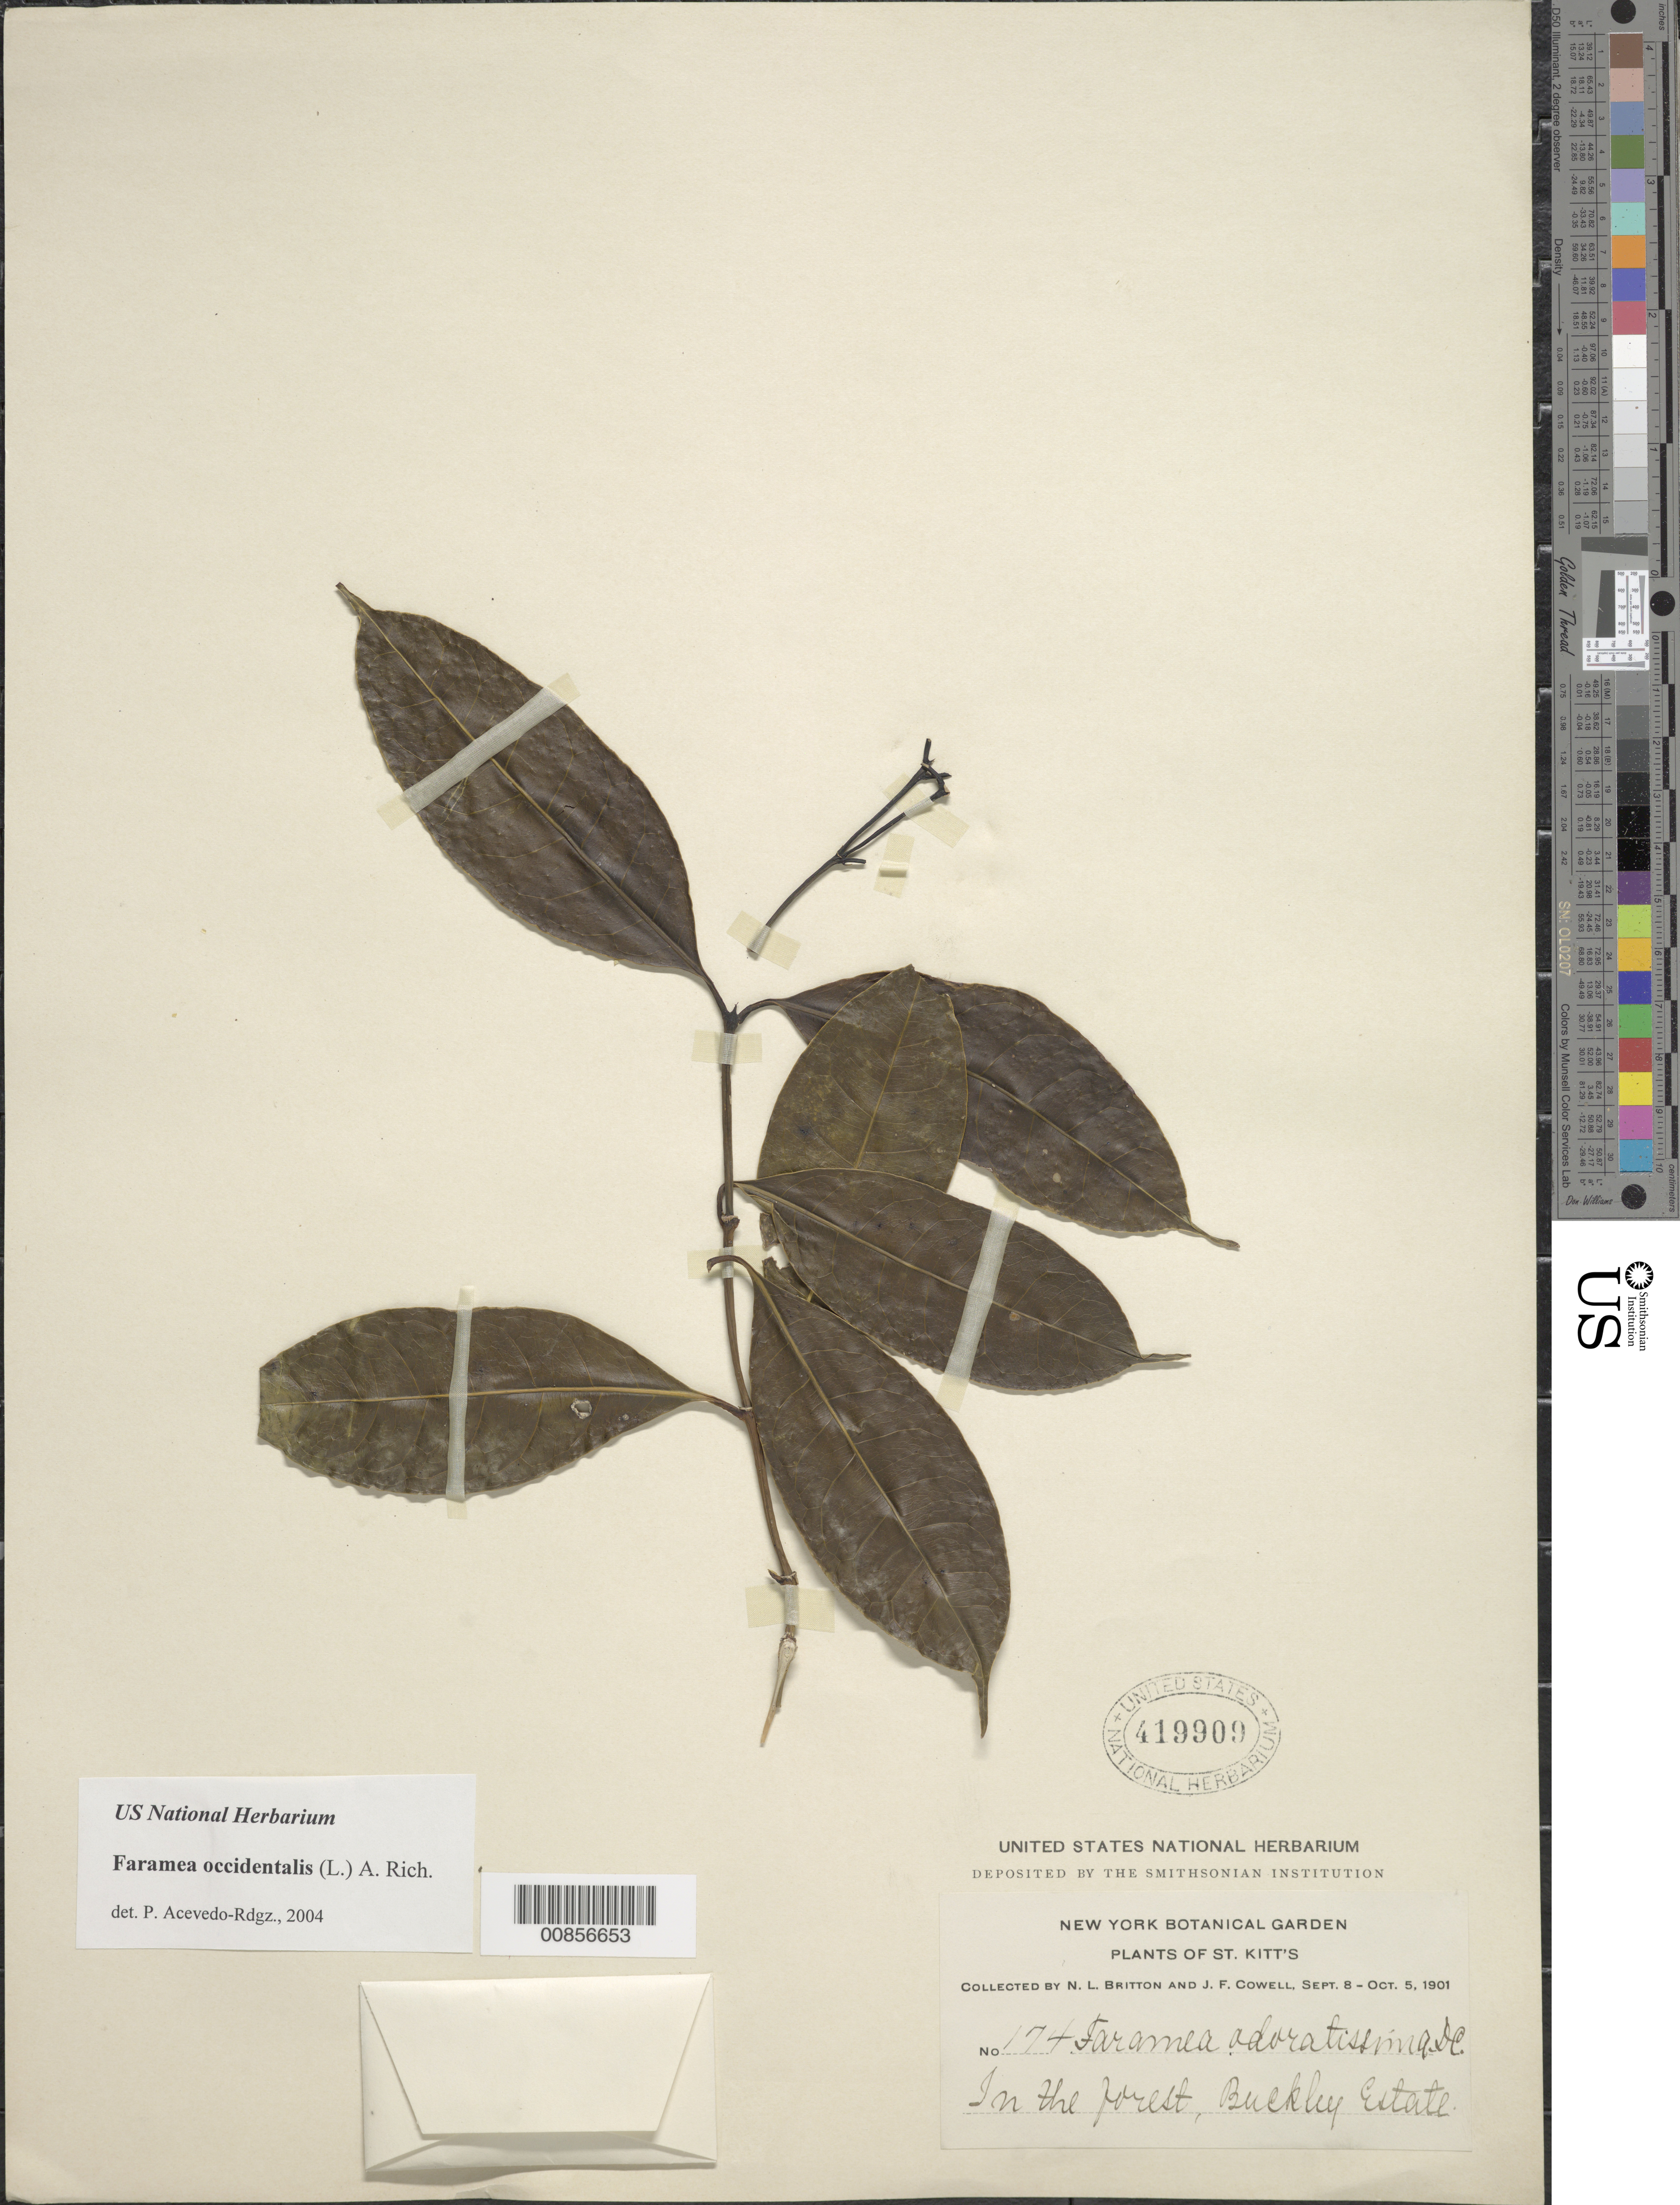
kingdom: Plantae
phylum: Tracheophyta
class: Magnoliopsida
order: Gentianales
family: Rubiaceae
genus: Faramea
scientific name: Faramea occidentalis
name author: (L.) A. Rich.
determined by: Acevedo-Rodríguez, P., (BOT), Smithsonian Institution - National Museum of Natural History (UNITED STATES)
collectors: N. Britton & J. F. Cowell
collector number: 174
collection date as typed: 08 Sep 1901 to 05 Oct 1901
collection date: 1901-09-08/1901-10-05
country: St. Christopher-Nevis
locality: Buckley Estate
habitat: In forest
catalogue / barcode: US 419909